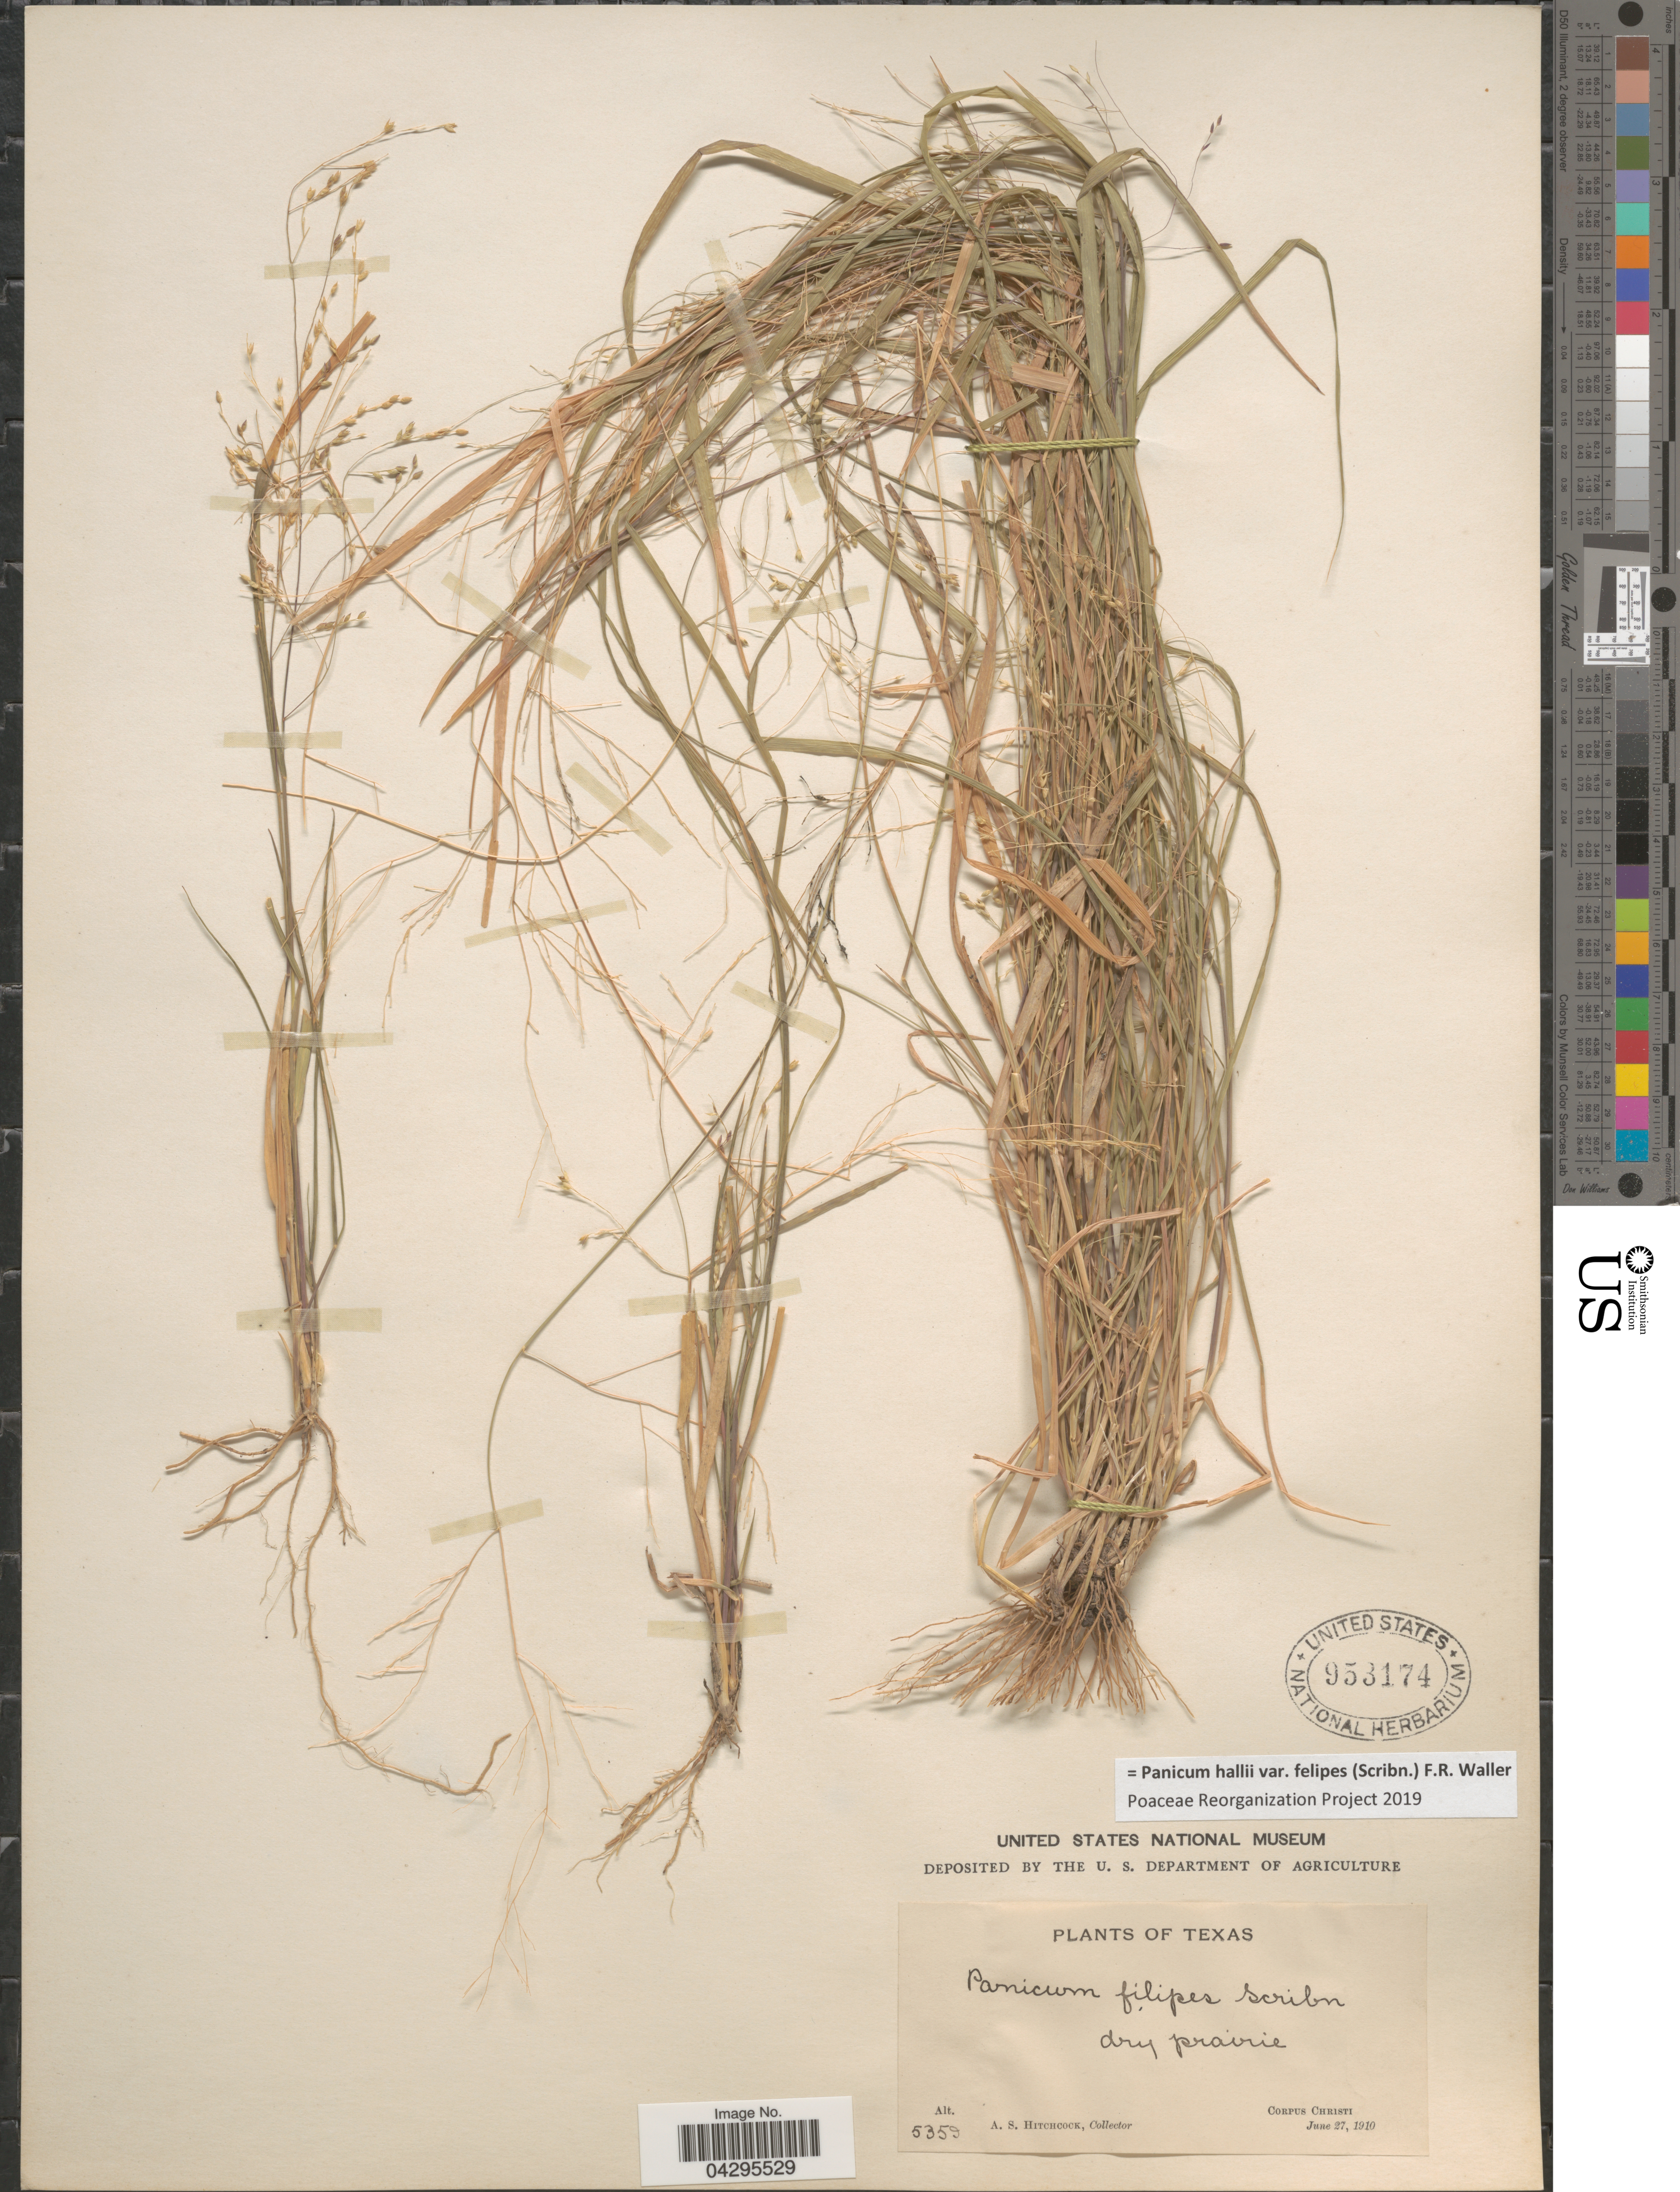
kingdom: Plantae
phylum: Tracheophyta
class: Liliopsida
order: Poales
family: Poaceae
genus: Panicum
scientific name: Panicum hallii var. felipes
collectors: A. S. Hitchcock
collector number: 5359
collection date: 1910-06-27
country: United States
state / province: Texas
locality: Corpus Christi.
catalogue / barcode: US 953174